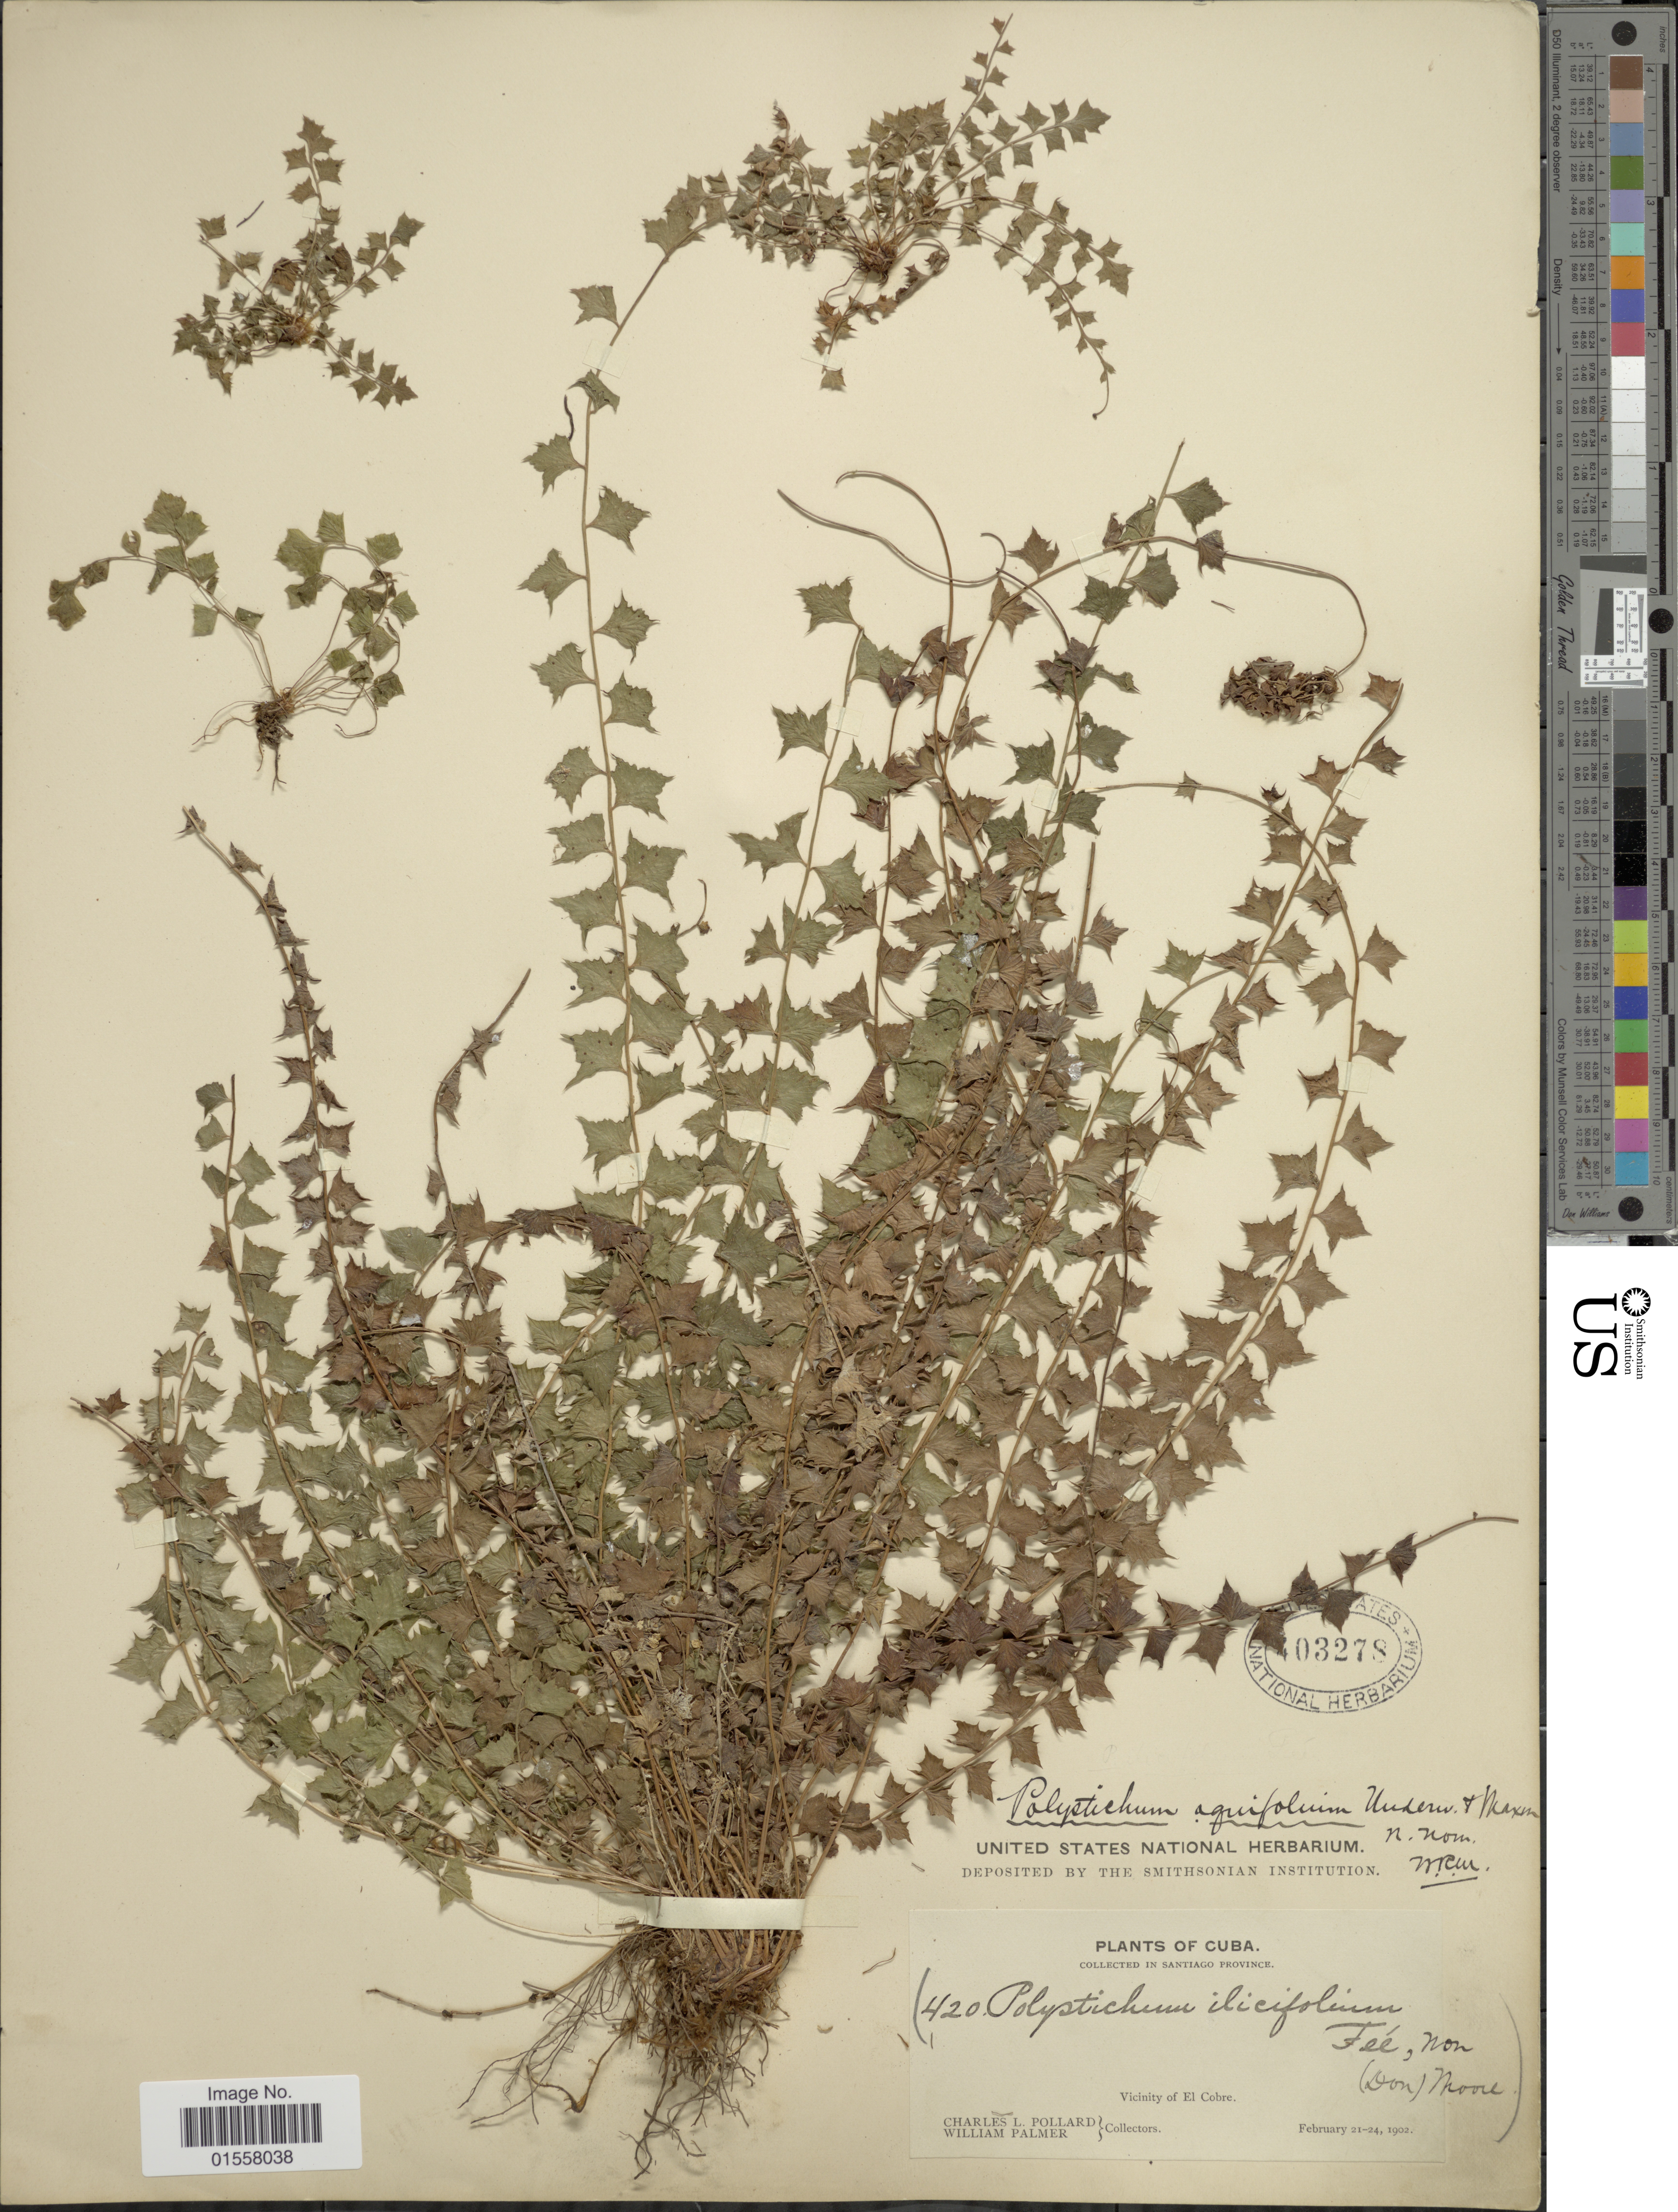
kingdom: Plantae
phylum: Tracheophyta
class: Polypodiopsida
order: Polypodiales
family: Dryopteridaceae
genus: Polystichum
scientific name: Polystichum ilicifolium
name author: Fée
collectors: C. L. Pollard & W. Palmer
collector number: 420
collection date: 1902-02-21/1902-02-24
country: Cuba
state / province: Santiago de Cuba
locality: Santiago Province, Vicinity of El Cobre